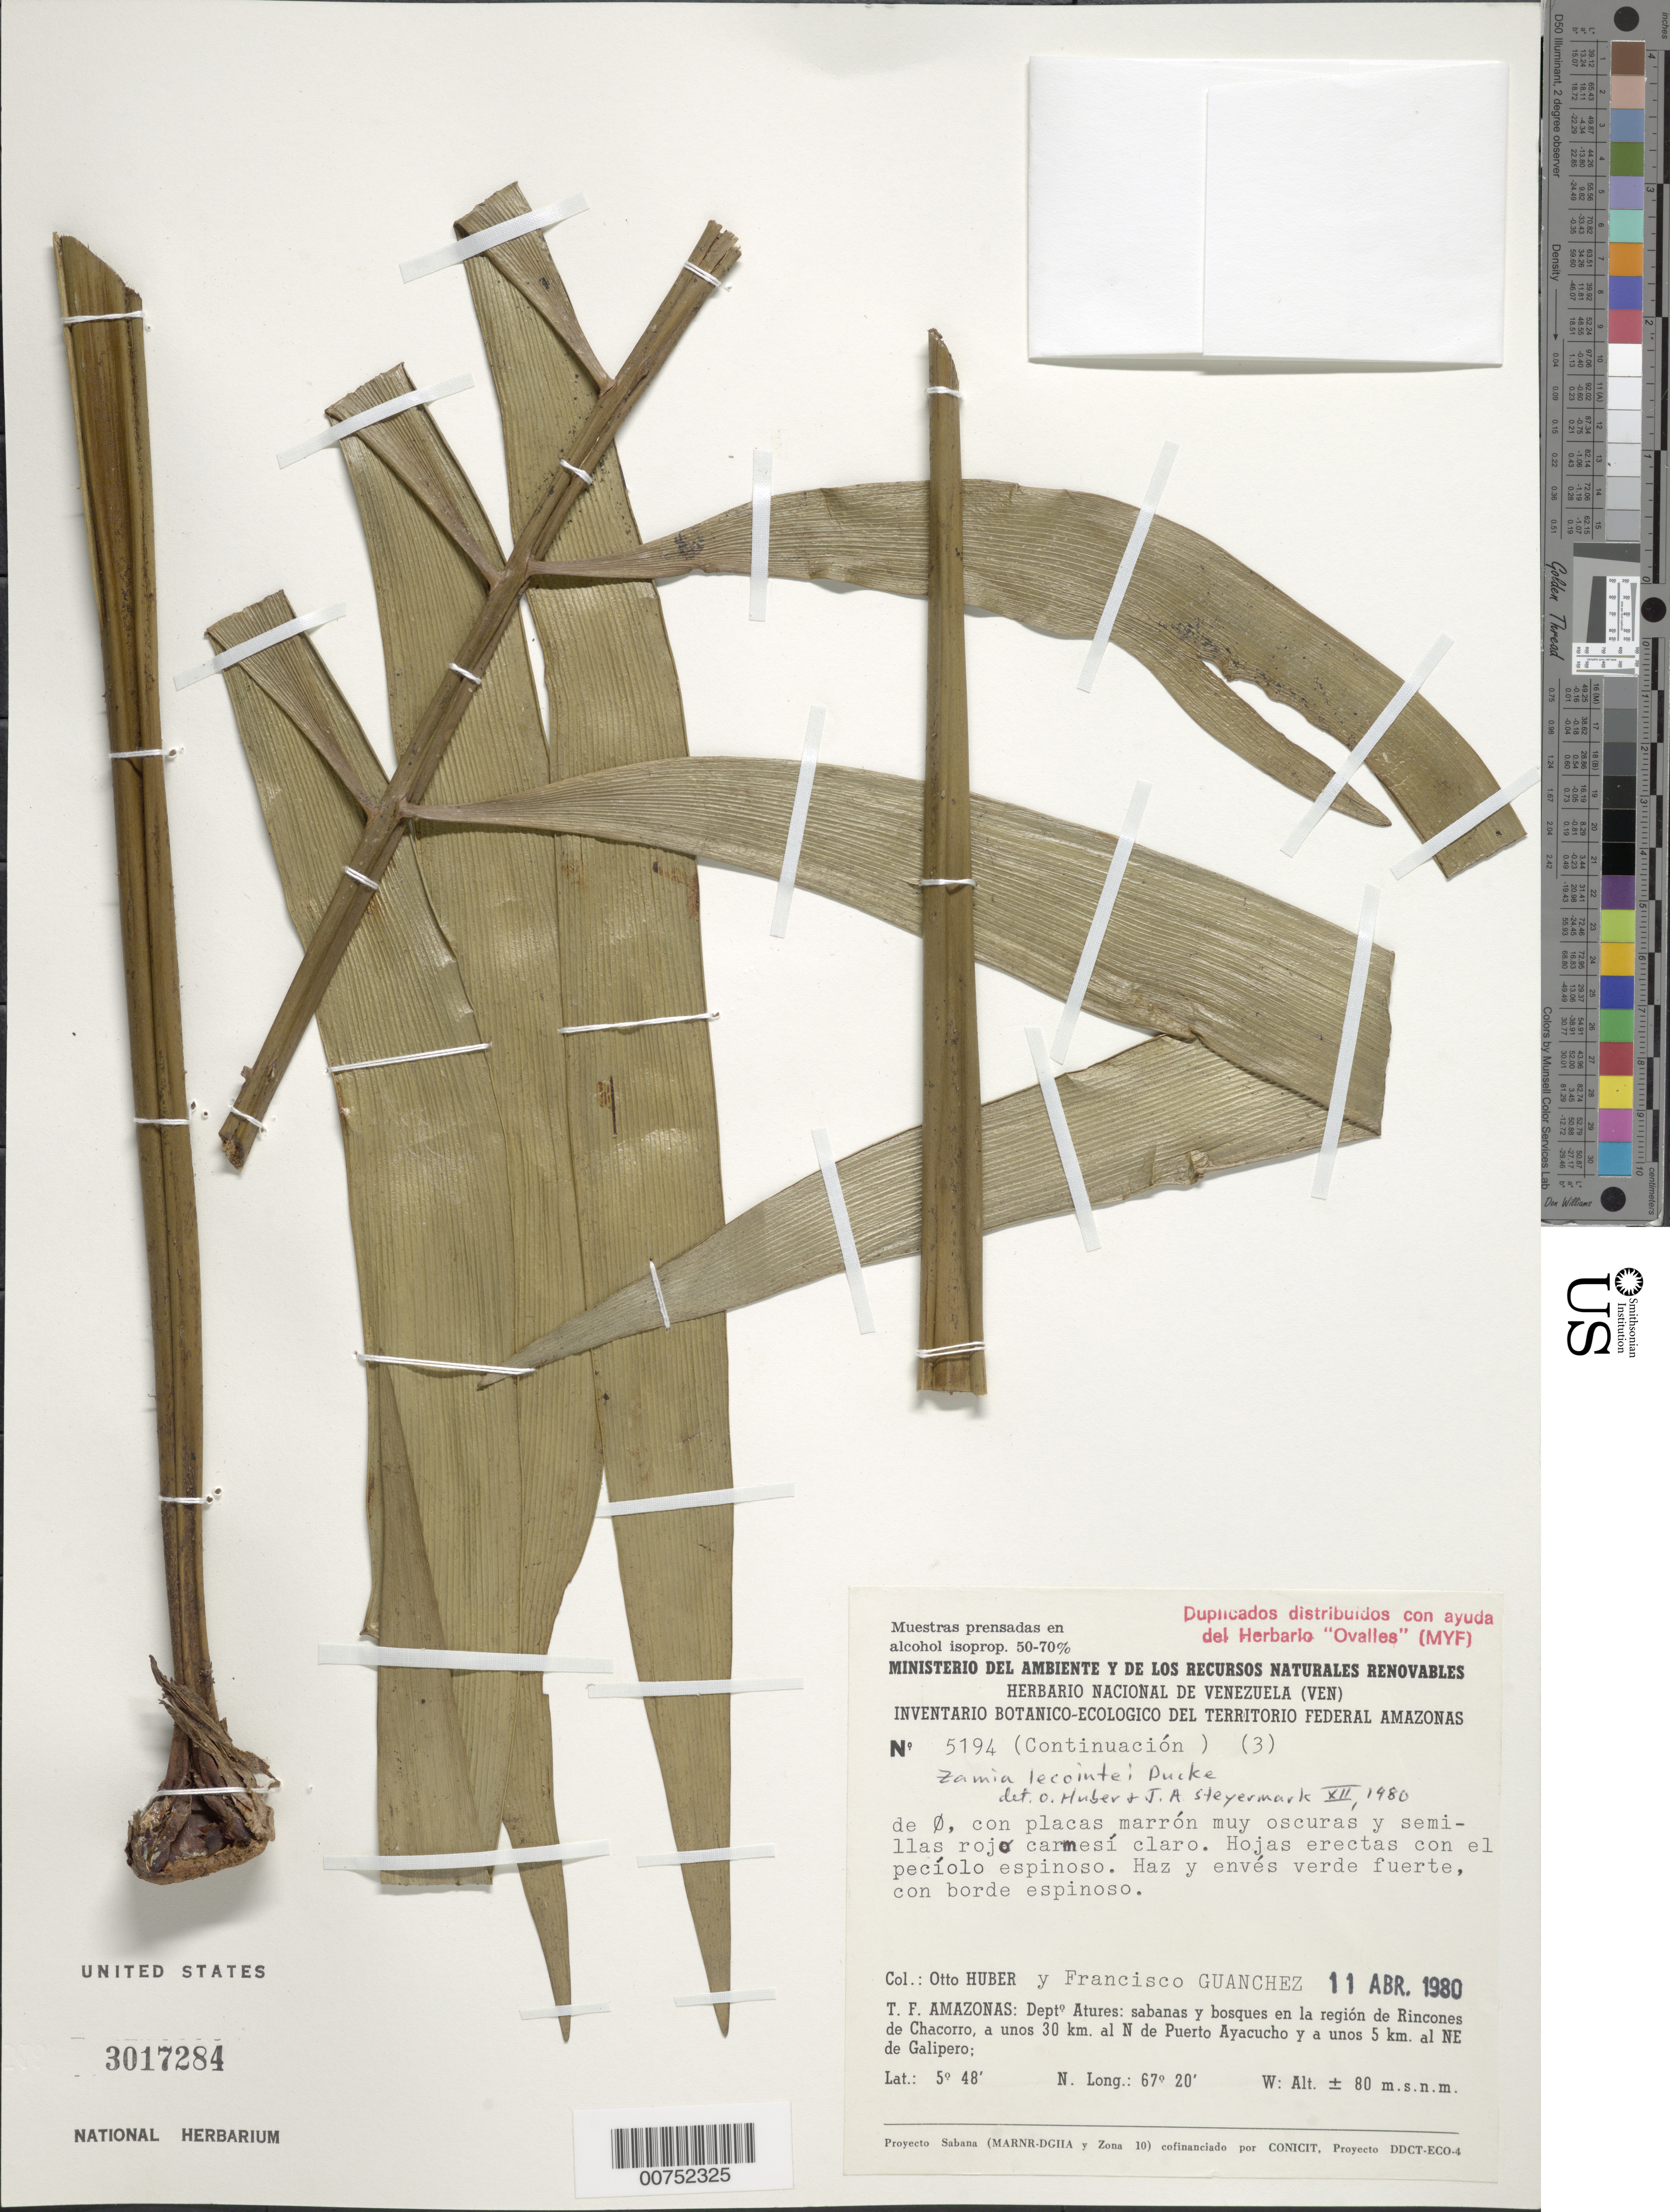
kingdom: Plantae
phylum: Tracheophyta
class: Cycadopsida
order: Cycadales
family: Zamiaceae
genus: Zamia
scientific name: Zamia lecointei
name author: Ducke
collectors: O. Huber & F. Guánchez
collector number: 5194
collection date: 1980-04-11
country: Venezuela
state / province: Amazonas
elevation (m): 80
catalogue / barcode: US 3017284